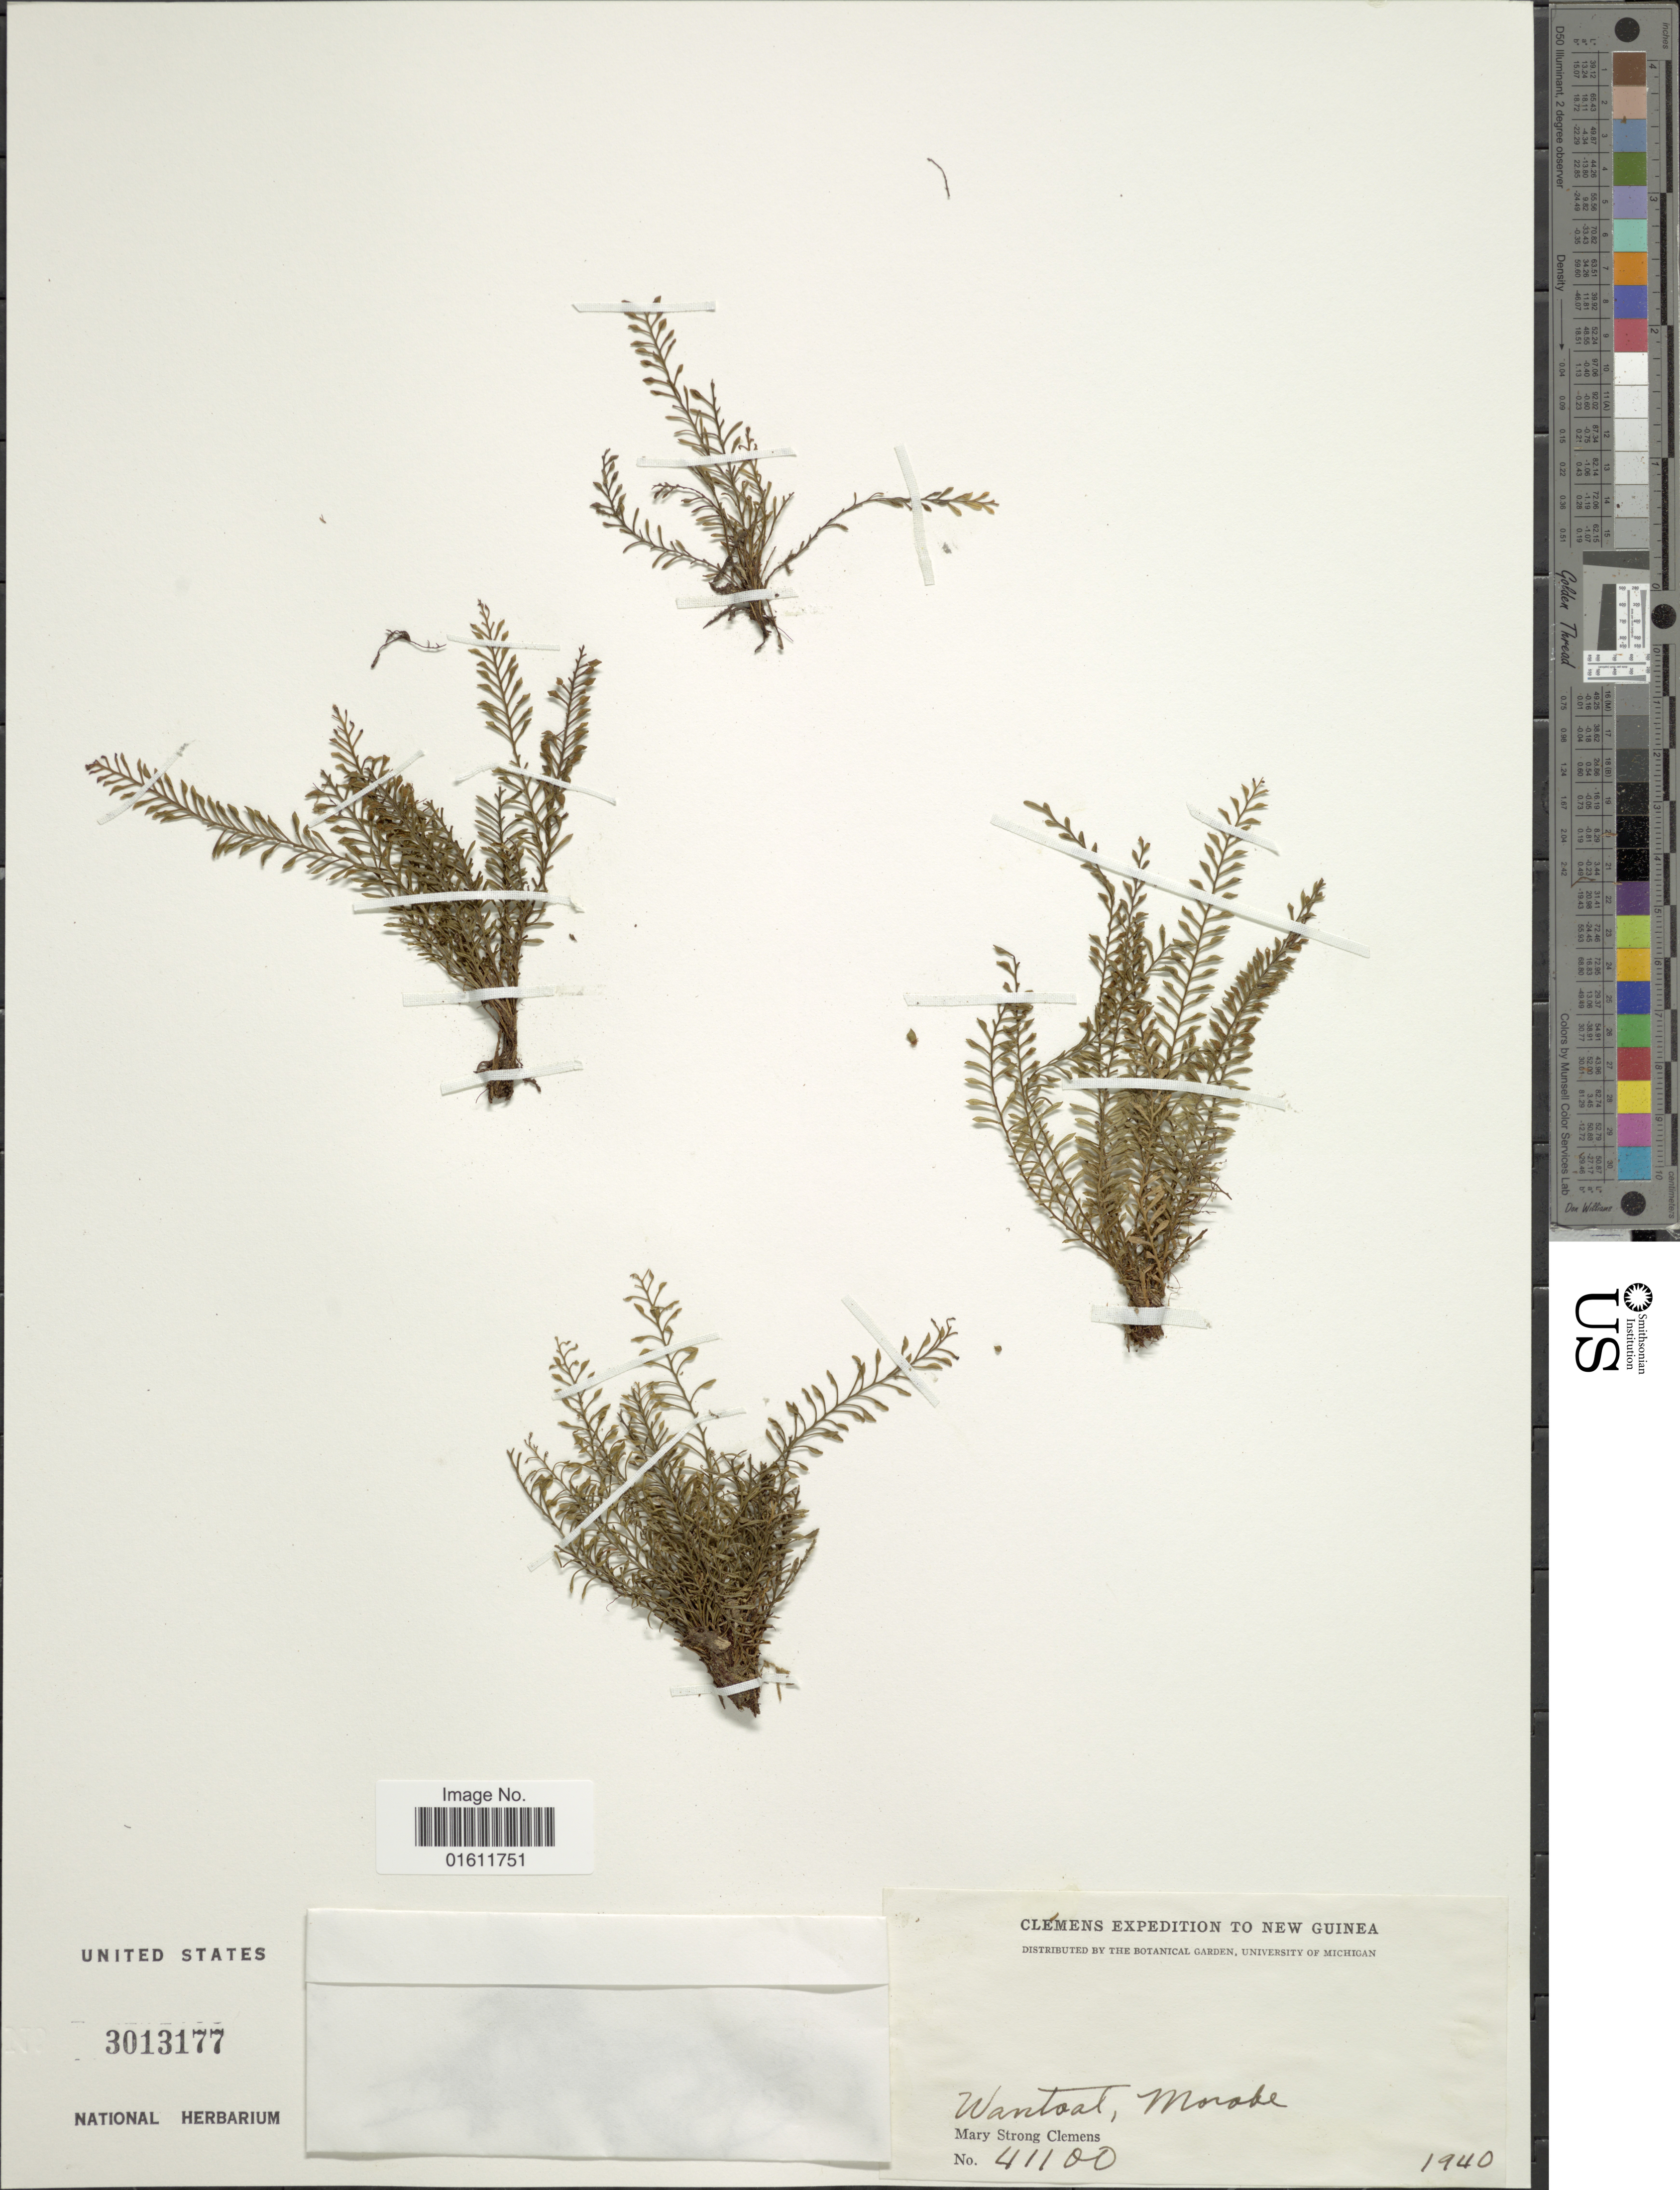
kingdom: Plantae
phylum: Tracheophyta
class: Polypodiopsida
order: Polypodiales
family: Polypodiaceae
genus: Prosaptia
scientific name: Prosaptia sp.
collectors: M. S. Clemens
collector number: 41100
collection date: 1940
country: Papua New Guinea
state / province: Morobe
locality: Wantoat.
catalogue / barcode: US 3013177